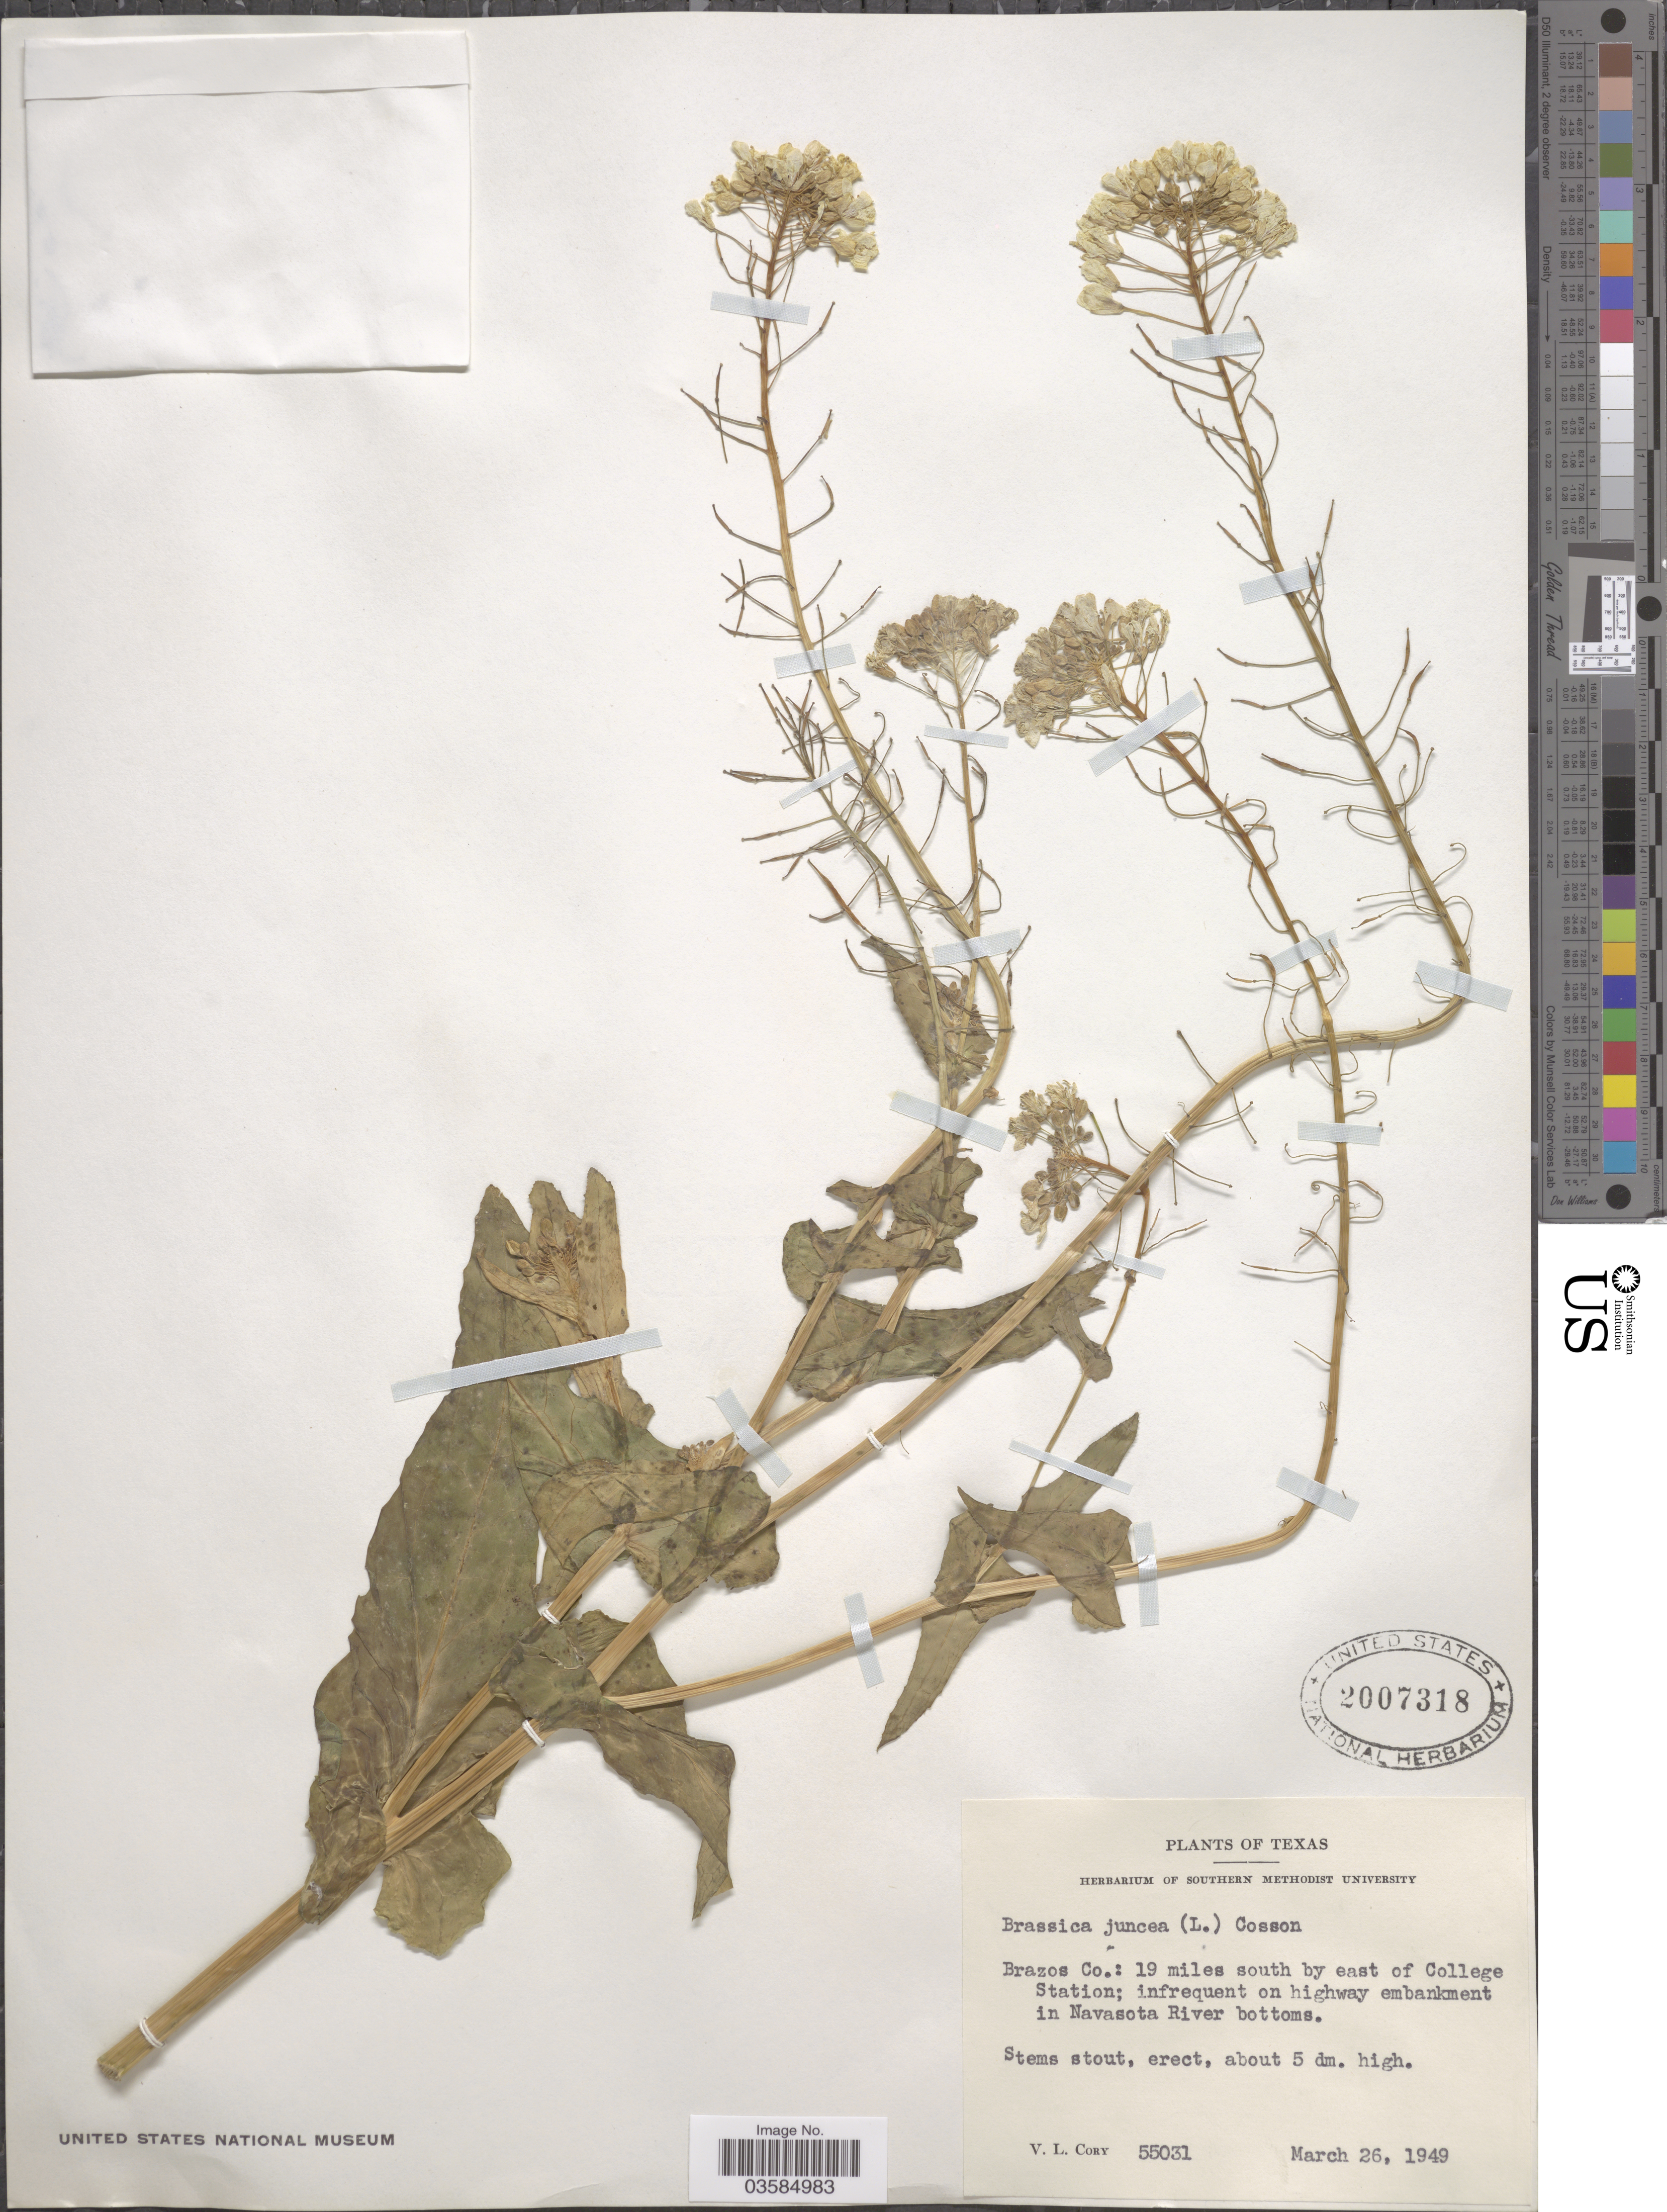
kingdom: Plantae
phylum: Tracheophyta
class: Magnoliopsida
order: Brassicales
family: Brassicaceae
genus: Brassica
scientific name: Brassica juncea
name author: (L.) Czern.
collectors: V. Cory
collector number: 55031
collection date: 1949-03-26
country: United States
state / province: Texas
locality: Brazos Co.: 19 miles south by east of College Station: infrequent on highway embankment in Navasota River bottoms.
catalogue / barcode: US 2007318